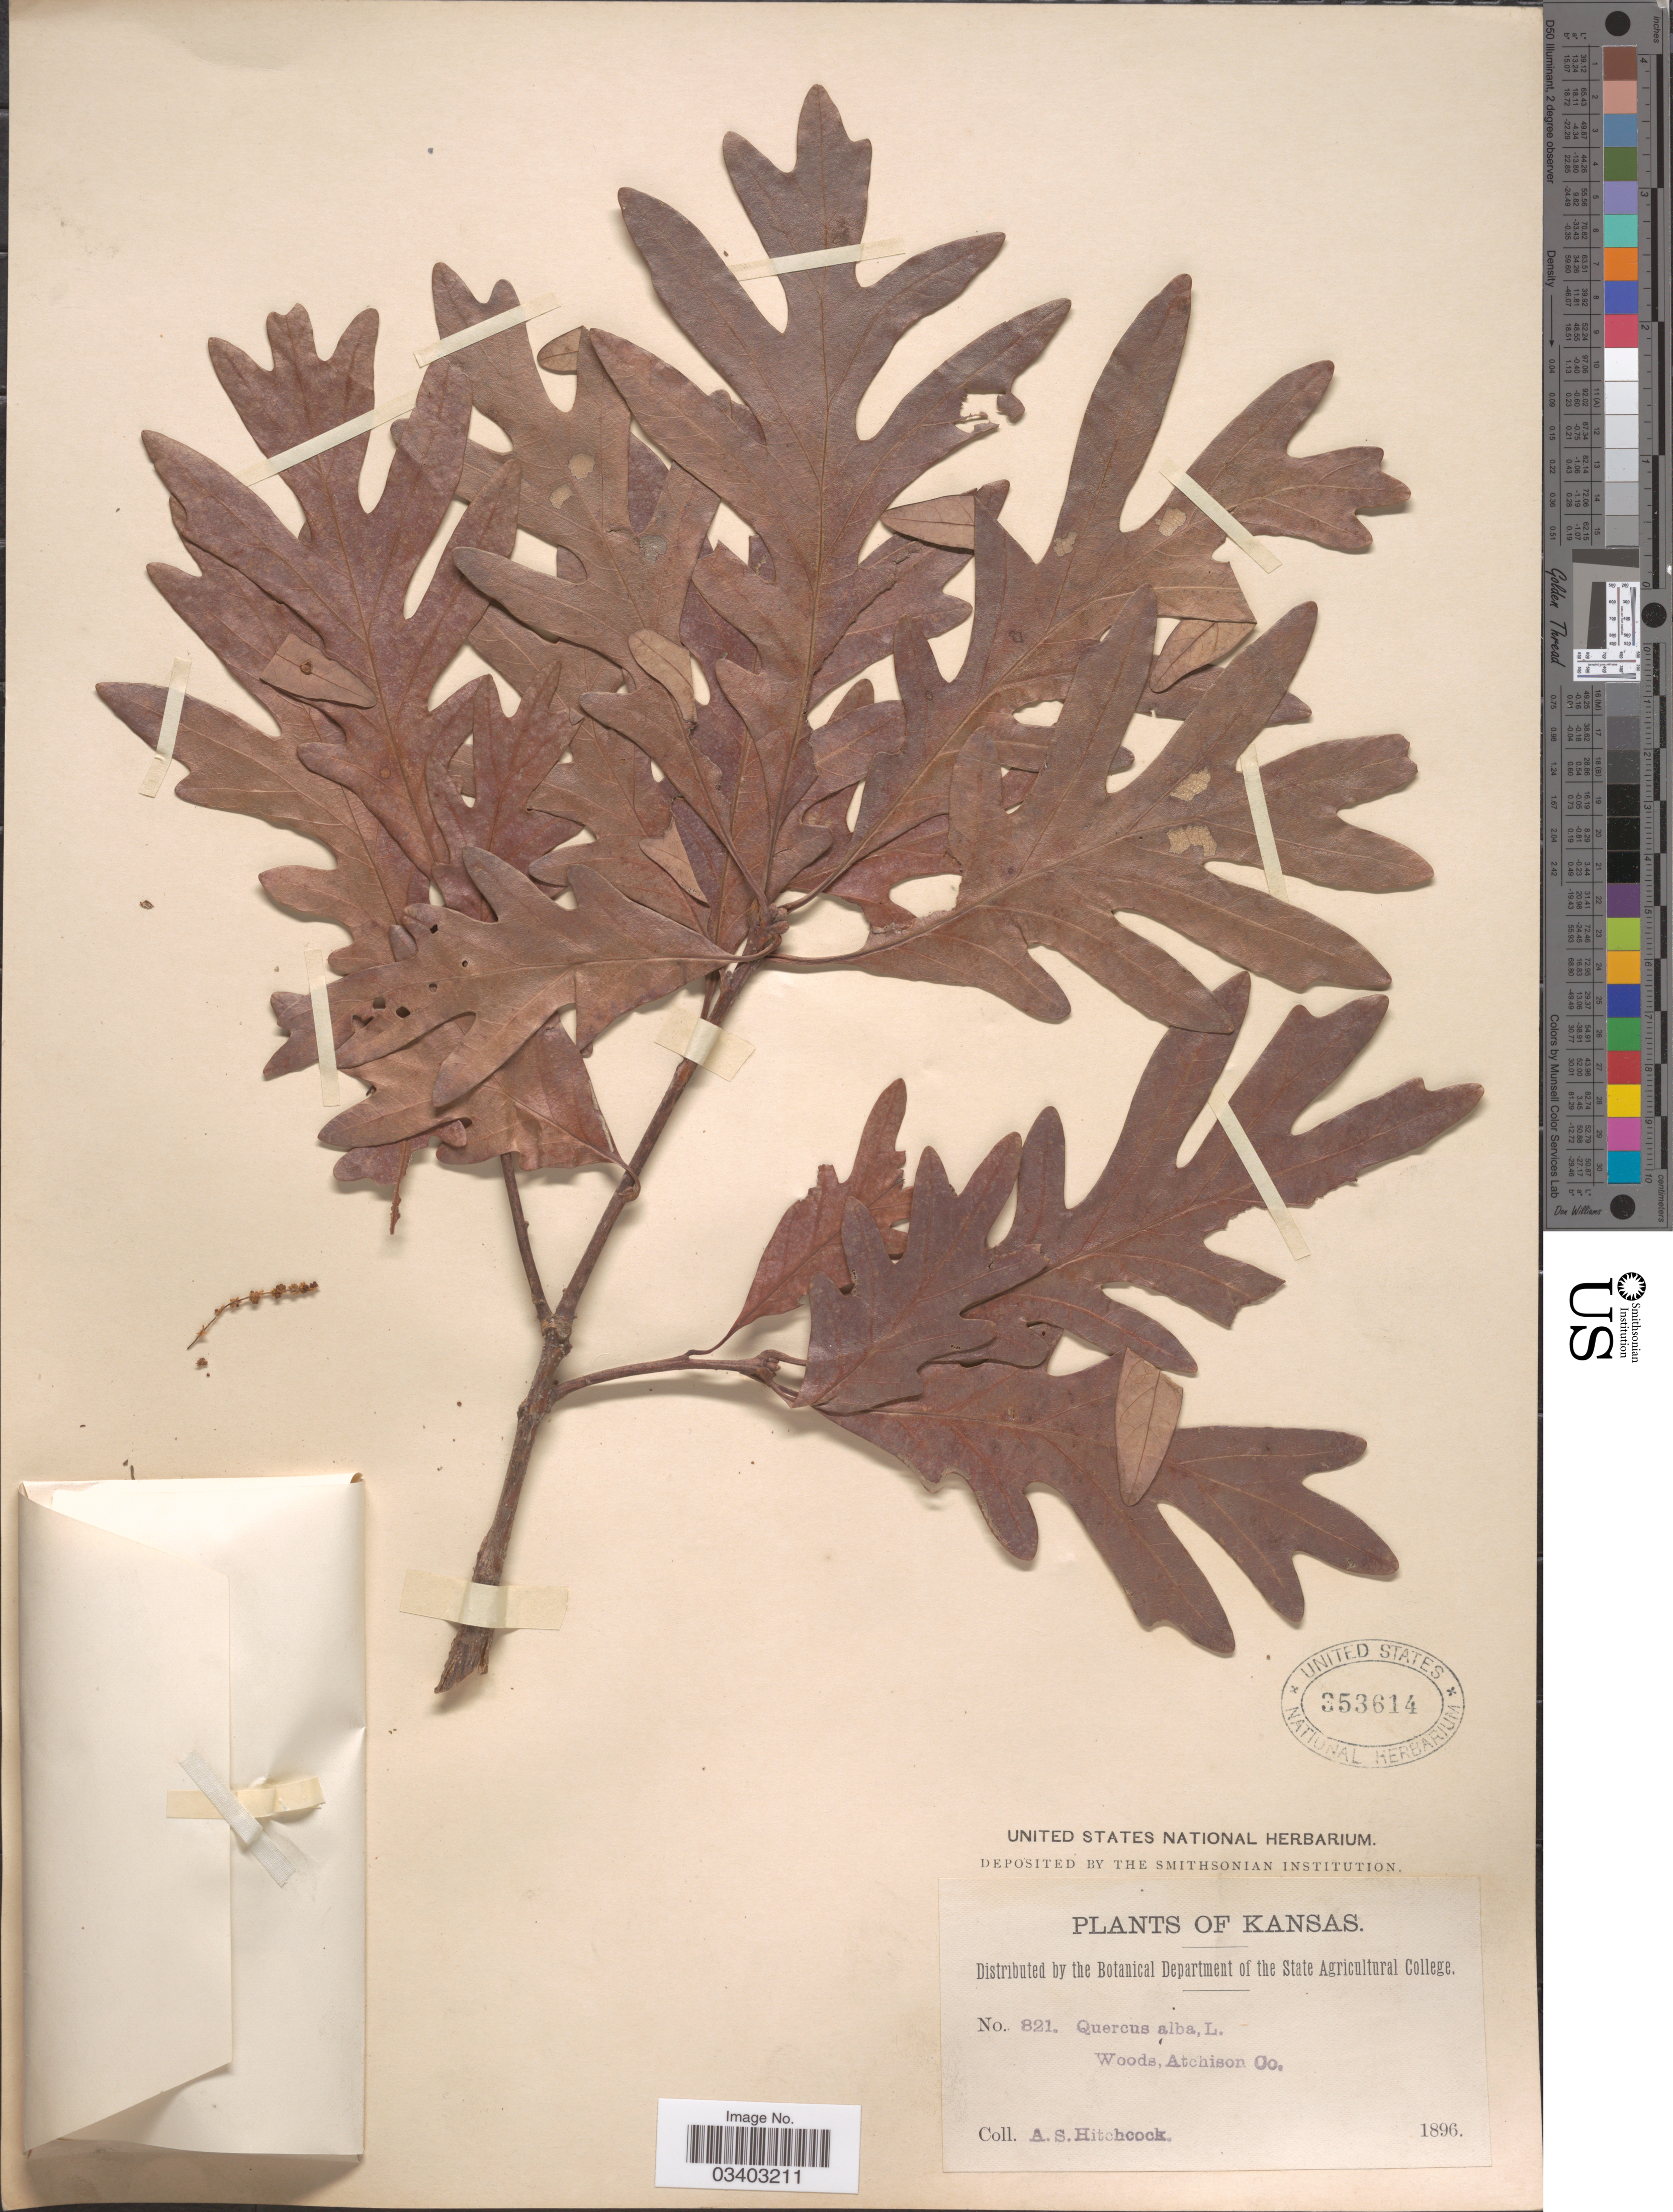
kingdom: Plantae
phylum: Tracheophyta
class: Magnoliopsida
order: Fagales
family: Fagaceae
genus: Quercus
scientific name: Quercus alba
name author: L.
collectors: A. S. Hitchcock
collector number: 821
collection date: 1896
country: United States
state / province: Kansas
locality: Woods, Atchison Co.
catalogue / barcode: US 353614